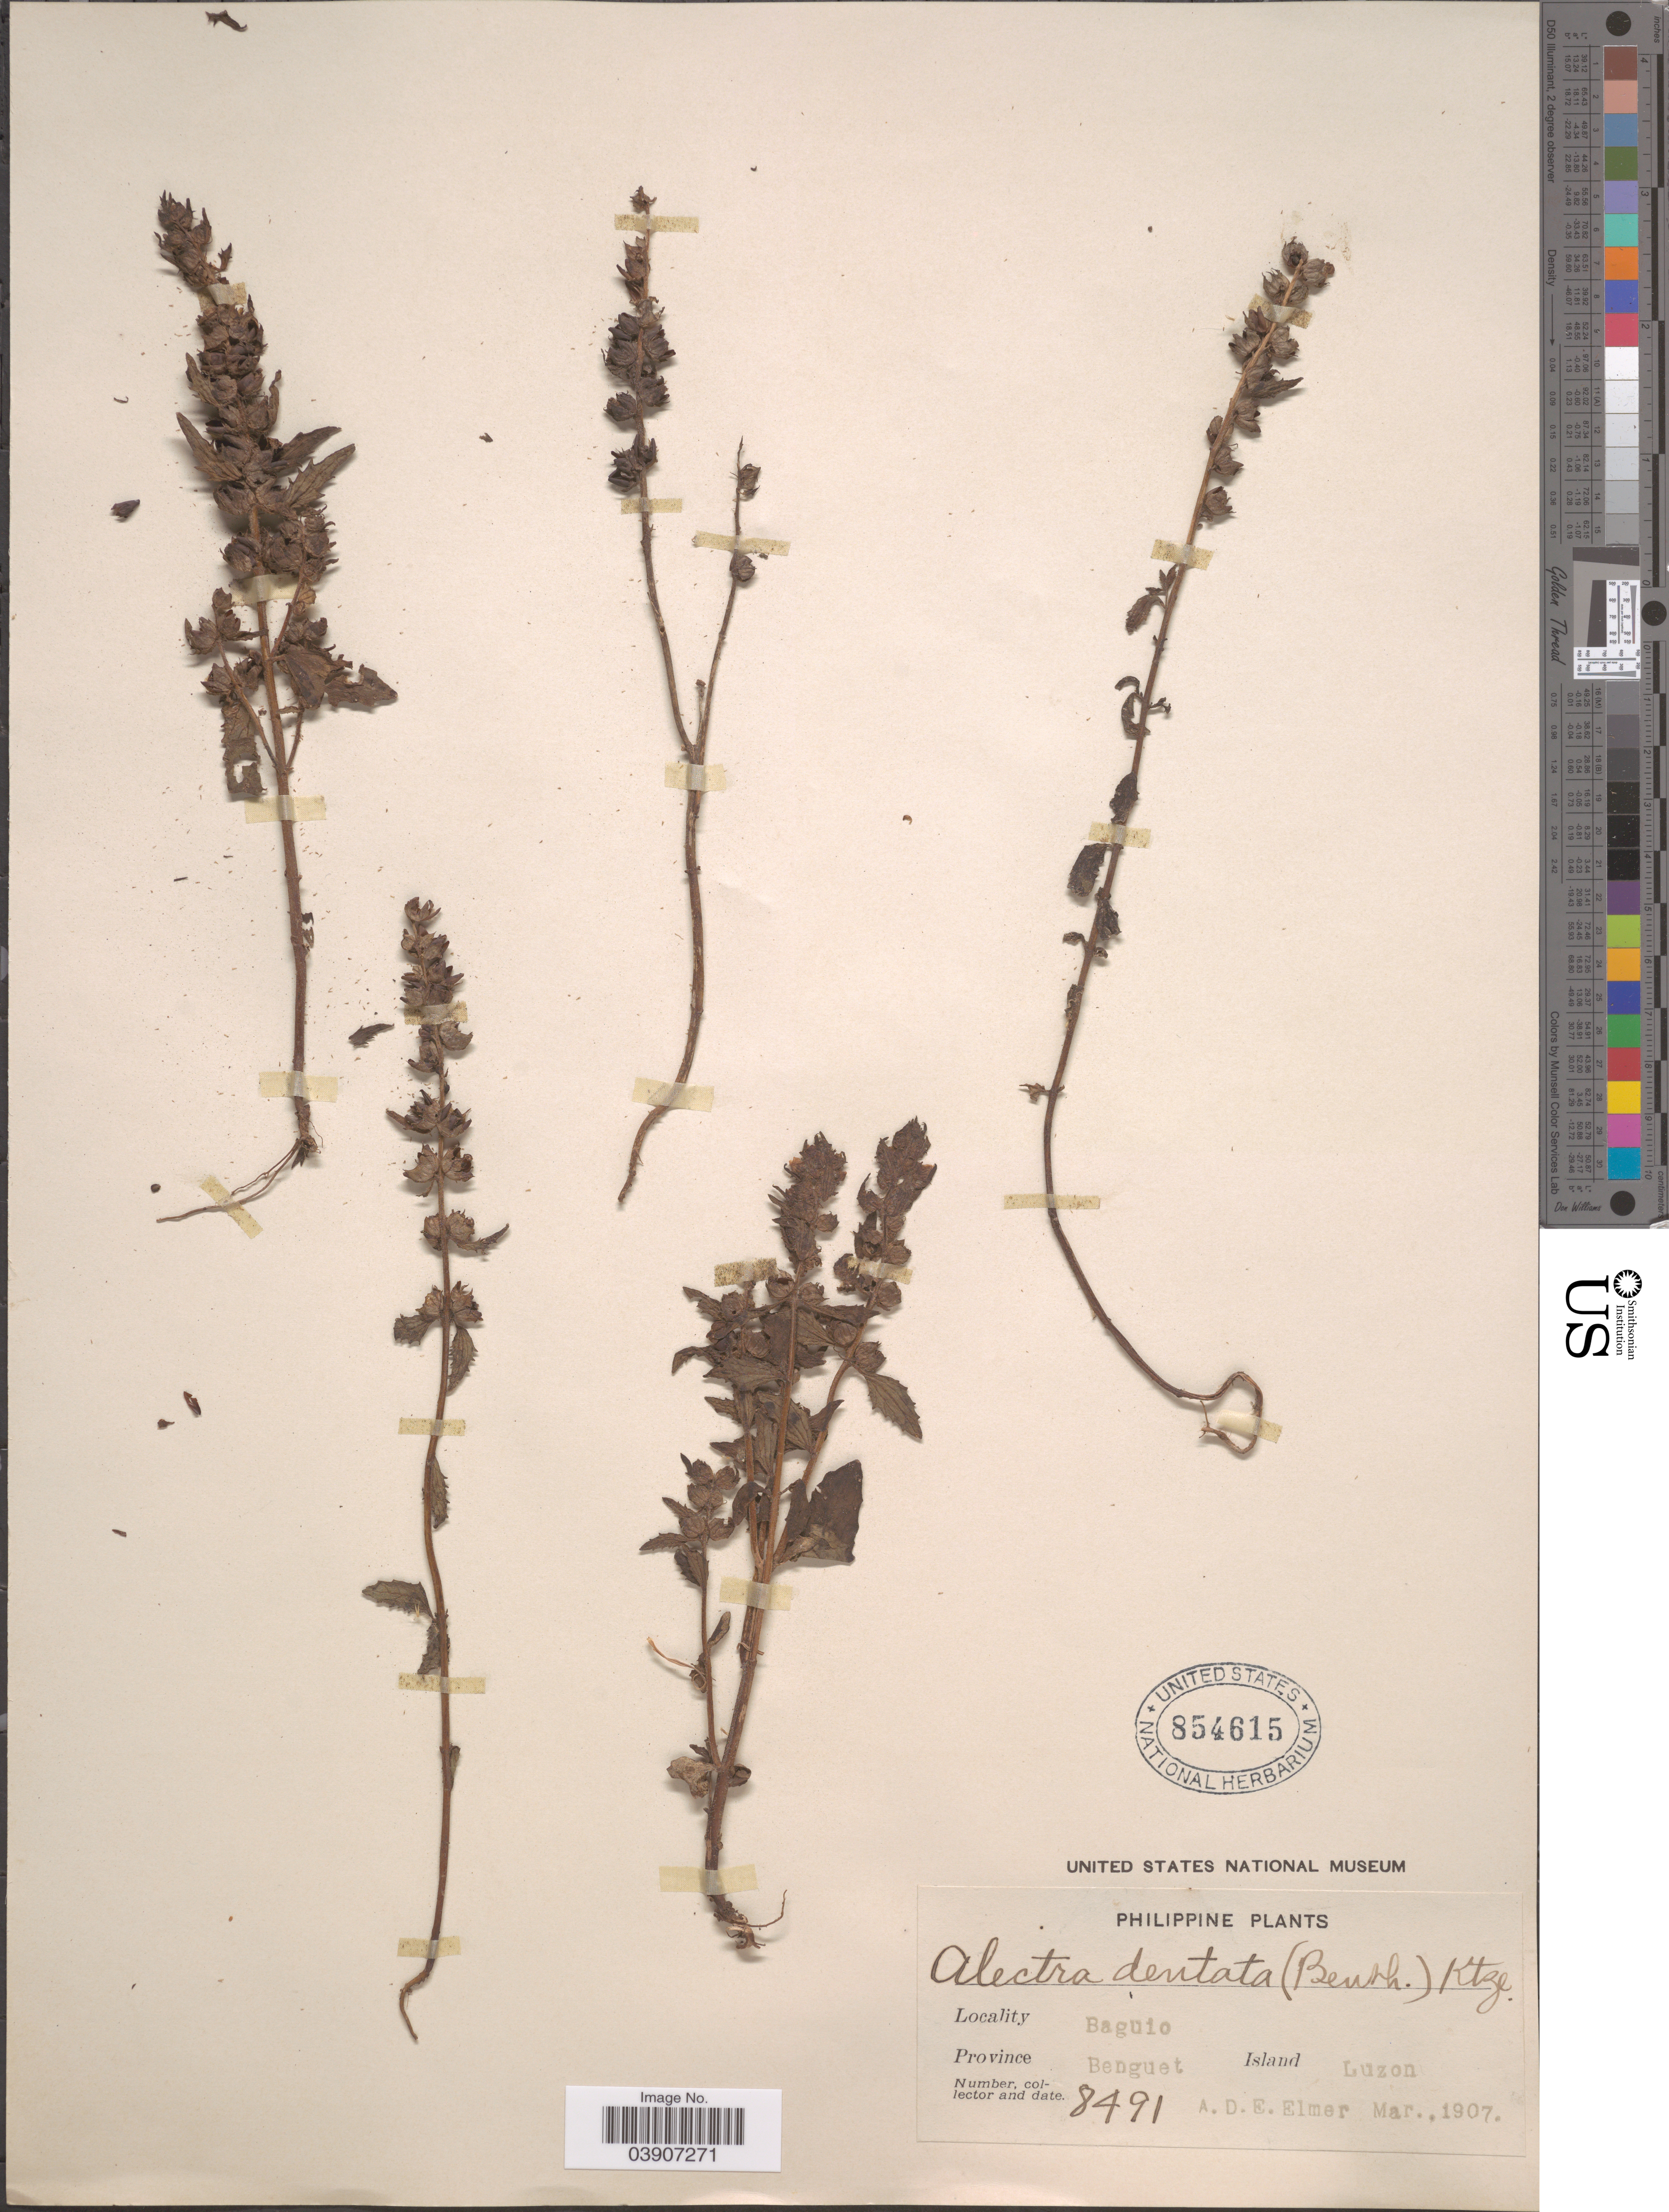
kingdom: Plantae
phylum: Tracheophyta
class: Magnoliopsida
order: Lamiales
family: Orobanchaceae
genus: Alectra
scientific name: Alectra dentata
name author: Kuntze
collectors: A. D. E. Elmer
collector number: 8491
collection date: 1907-03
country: Philippines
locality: Baguio. Province Benguet. Island Luzon.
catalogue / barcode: US 854615